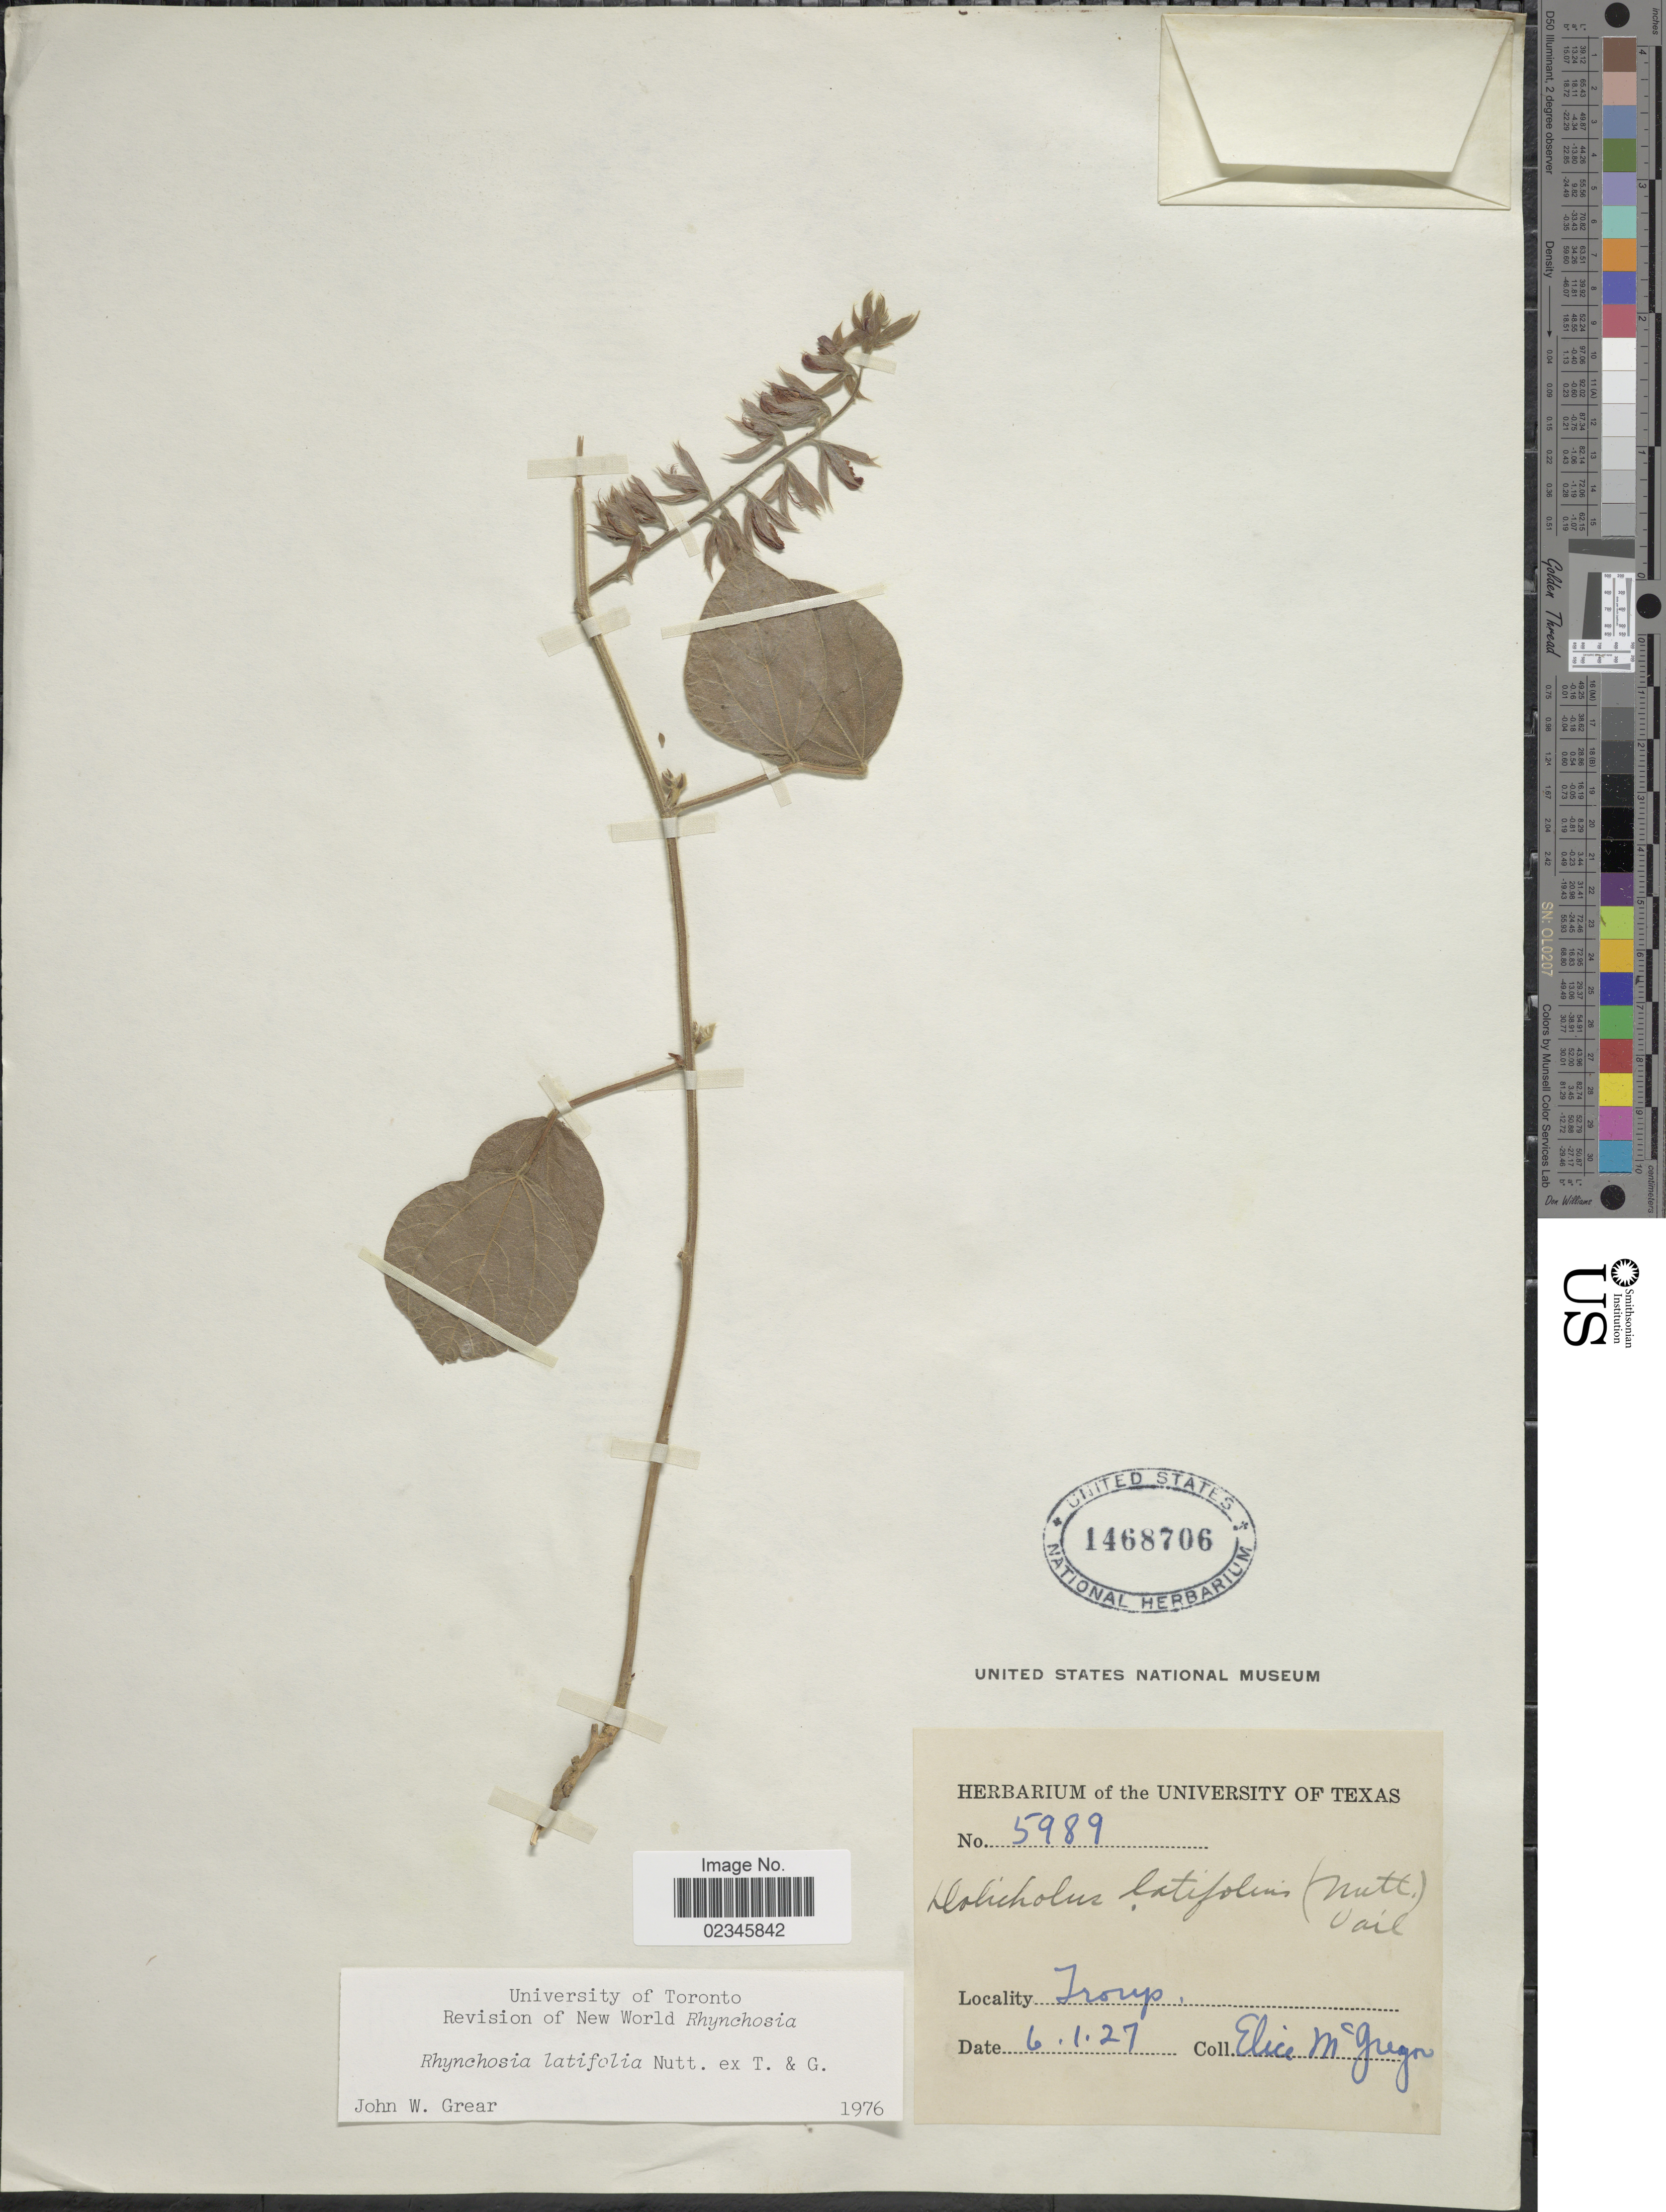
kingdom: Plantae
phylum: Tracheophyta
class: Magnoliopsida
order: Fabales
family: Fabaceae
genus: Rhynchosia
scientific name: Rhynchosia latifolia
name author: Nutt. ex Torr. & A. Gray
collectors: E. A. McGregor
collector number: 5989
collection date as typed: Transcribed d/m/y: 1/6/27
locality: Trory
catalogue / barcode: US 1468706